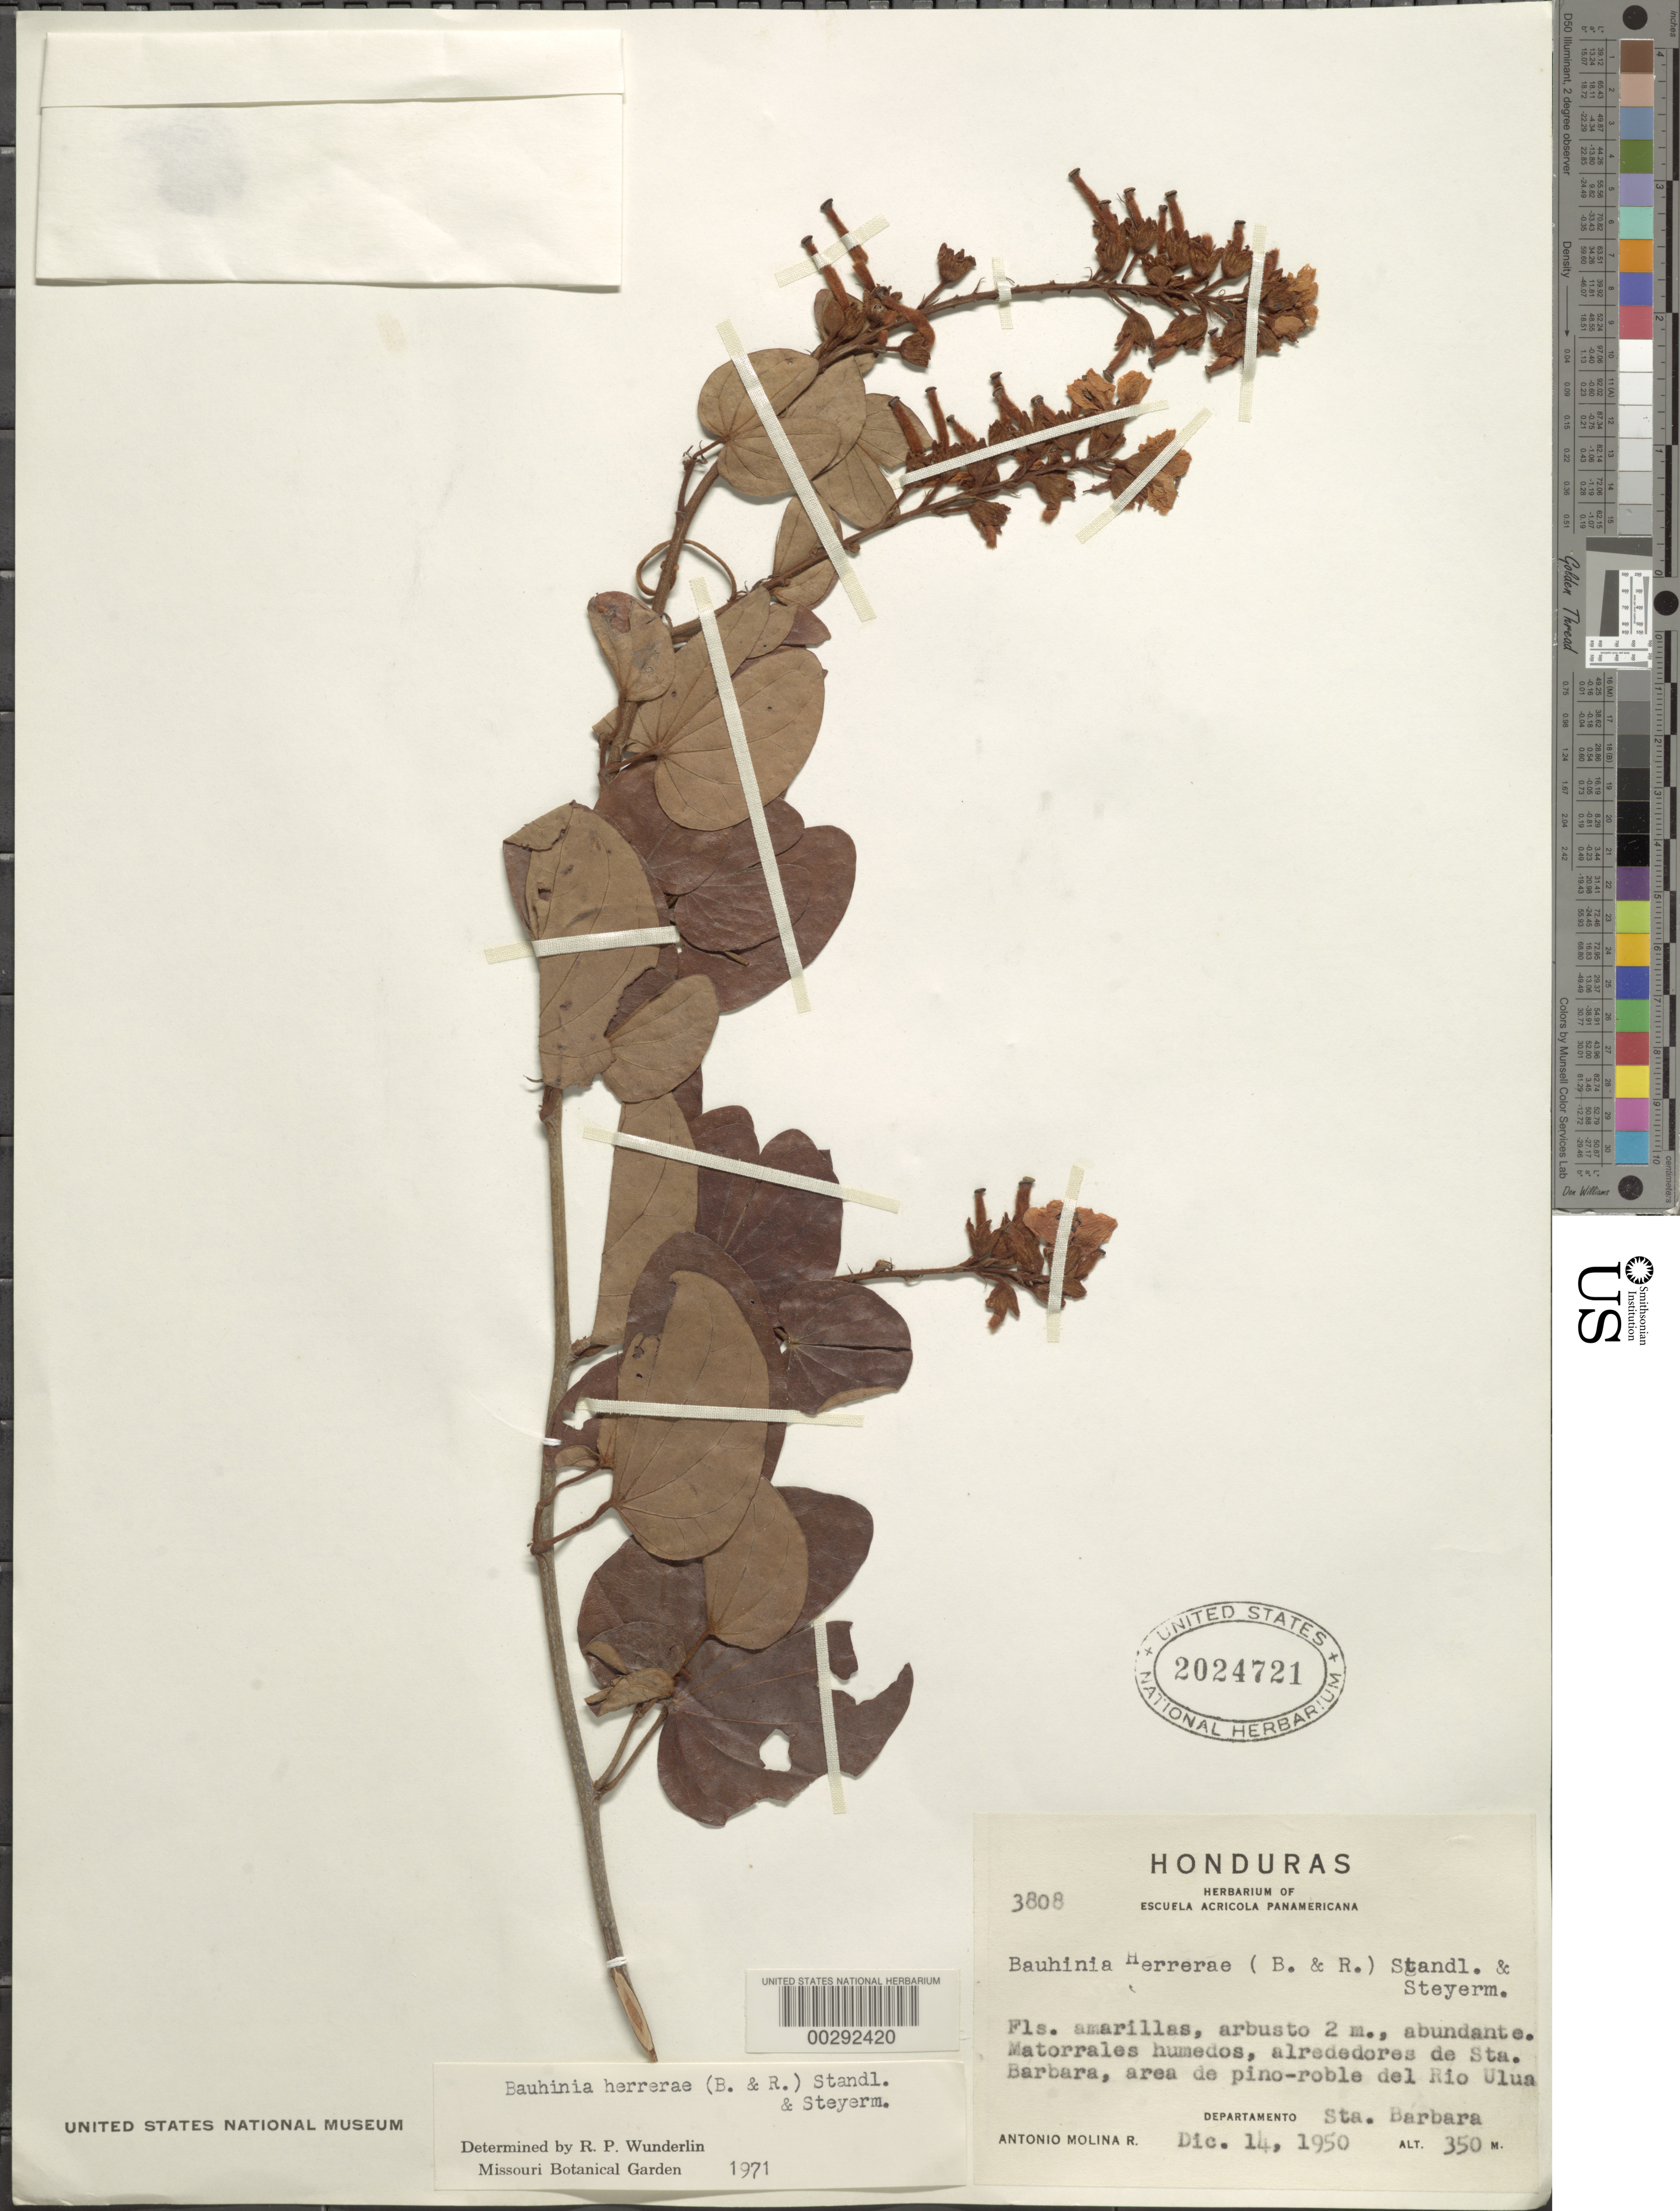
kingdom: Plantae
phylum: Tracheophyta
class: Magnoliopsida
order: Fabales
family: Fabaceae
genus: Bauhinia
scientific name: Bauhinia herrerae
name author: (Britton & Rose) Standl. & Steyerm.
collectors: A. Molina R.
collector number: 3808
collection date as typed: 14 Dec 1950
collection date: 1950-12-14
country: Honduras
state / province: Santa Bárbara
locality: Vicinity of Santa Bárbara, area of Pine-Oak of the río Ulua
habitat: Moist thickets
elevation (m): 350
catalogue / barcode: US 2024721